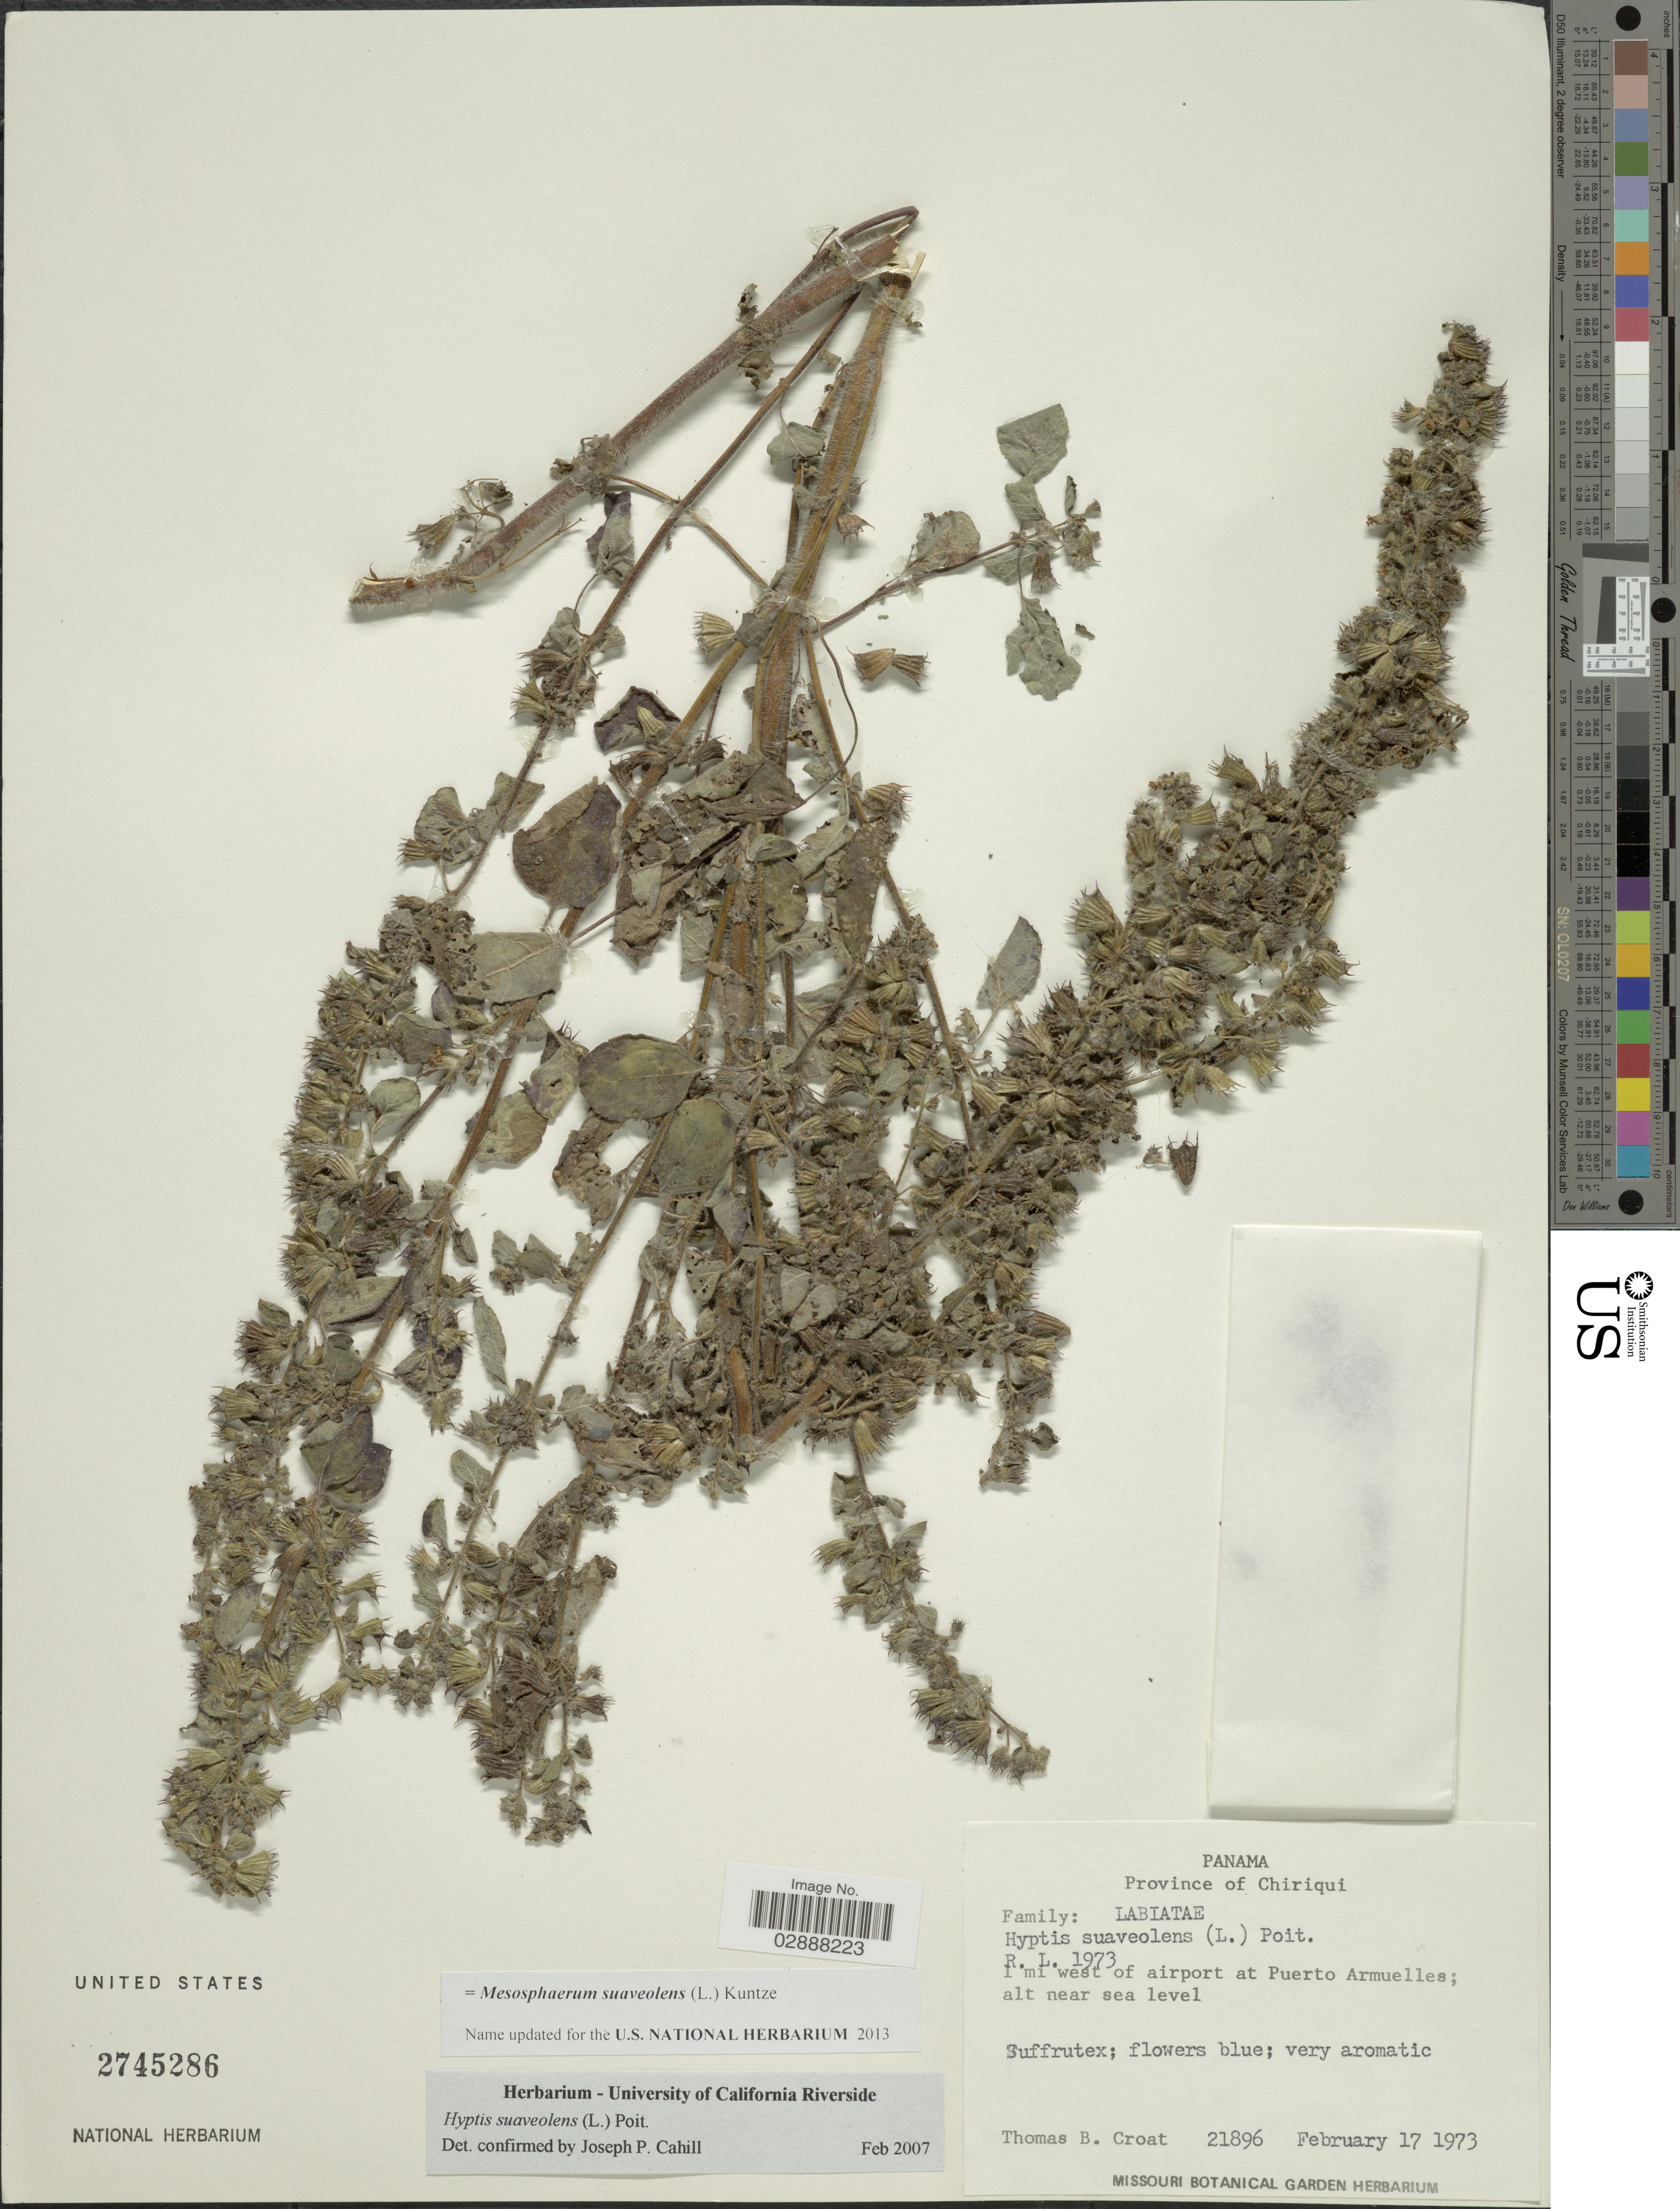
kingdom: Plantae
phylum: Tracheophyta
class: Magnoliopsida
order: Lamiales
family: Lamiaceae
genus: Mesosphaerum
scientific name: Mesosphaerum suaveolens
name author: (L.) Kuntze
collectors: T. B. Croat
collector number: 21896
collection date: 1973-02-17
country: Panama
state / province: Chiriqui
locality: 1 mi west of airport at Puerto Armuelles.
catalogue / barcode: US 2745286